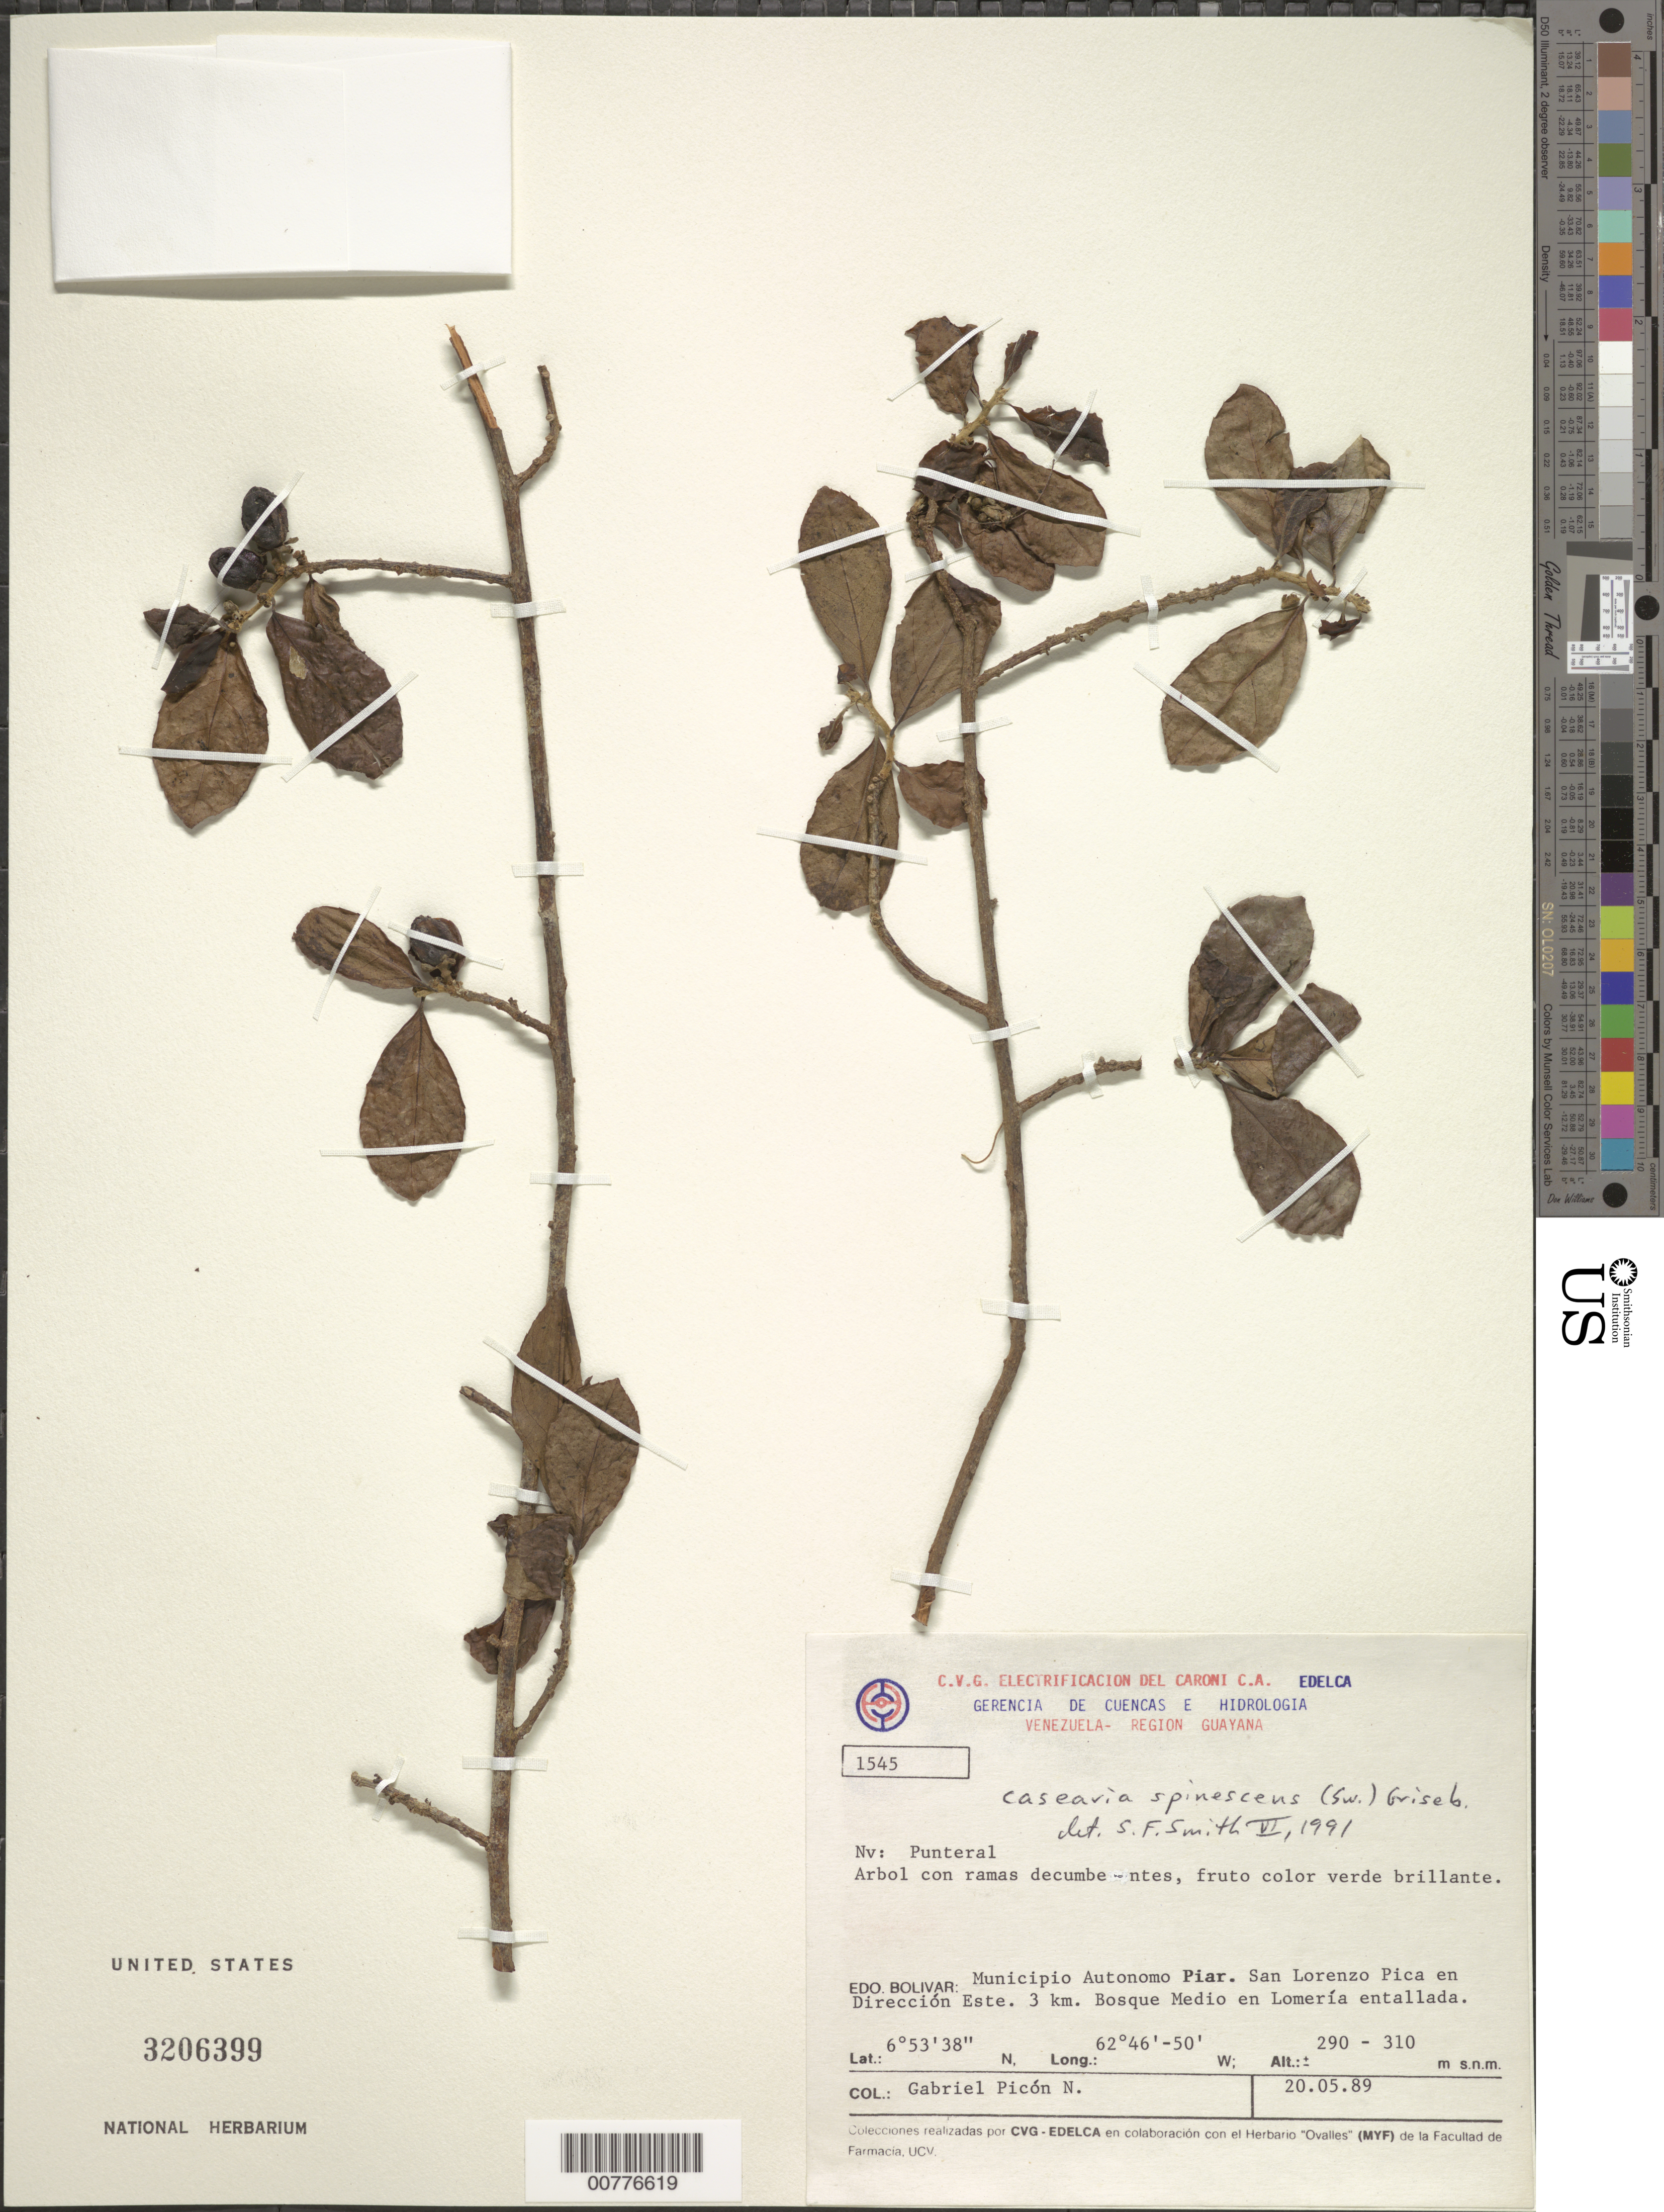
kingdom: Plantae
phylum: Tracheophyta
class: Magnoliopsida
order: Malpighiales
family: Salicaceae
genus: Casearia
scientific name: Casearia spinescens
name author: (Sw.) Griseb.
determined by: Smith, Stephen F., (US), NMNH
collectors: G. Picón Navas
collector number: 1545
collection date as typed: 20-May-89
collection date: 1989-05-20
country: Venezuela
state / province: Bolívar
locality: Mun. Autonomo Piar; San Lorenzo Pica, 3 km E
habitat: Bosque medio en lomeria entallada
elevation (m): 290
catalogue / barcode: US 3206399